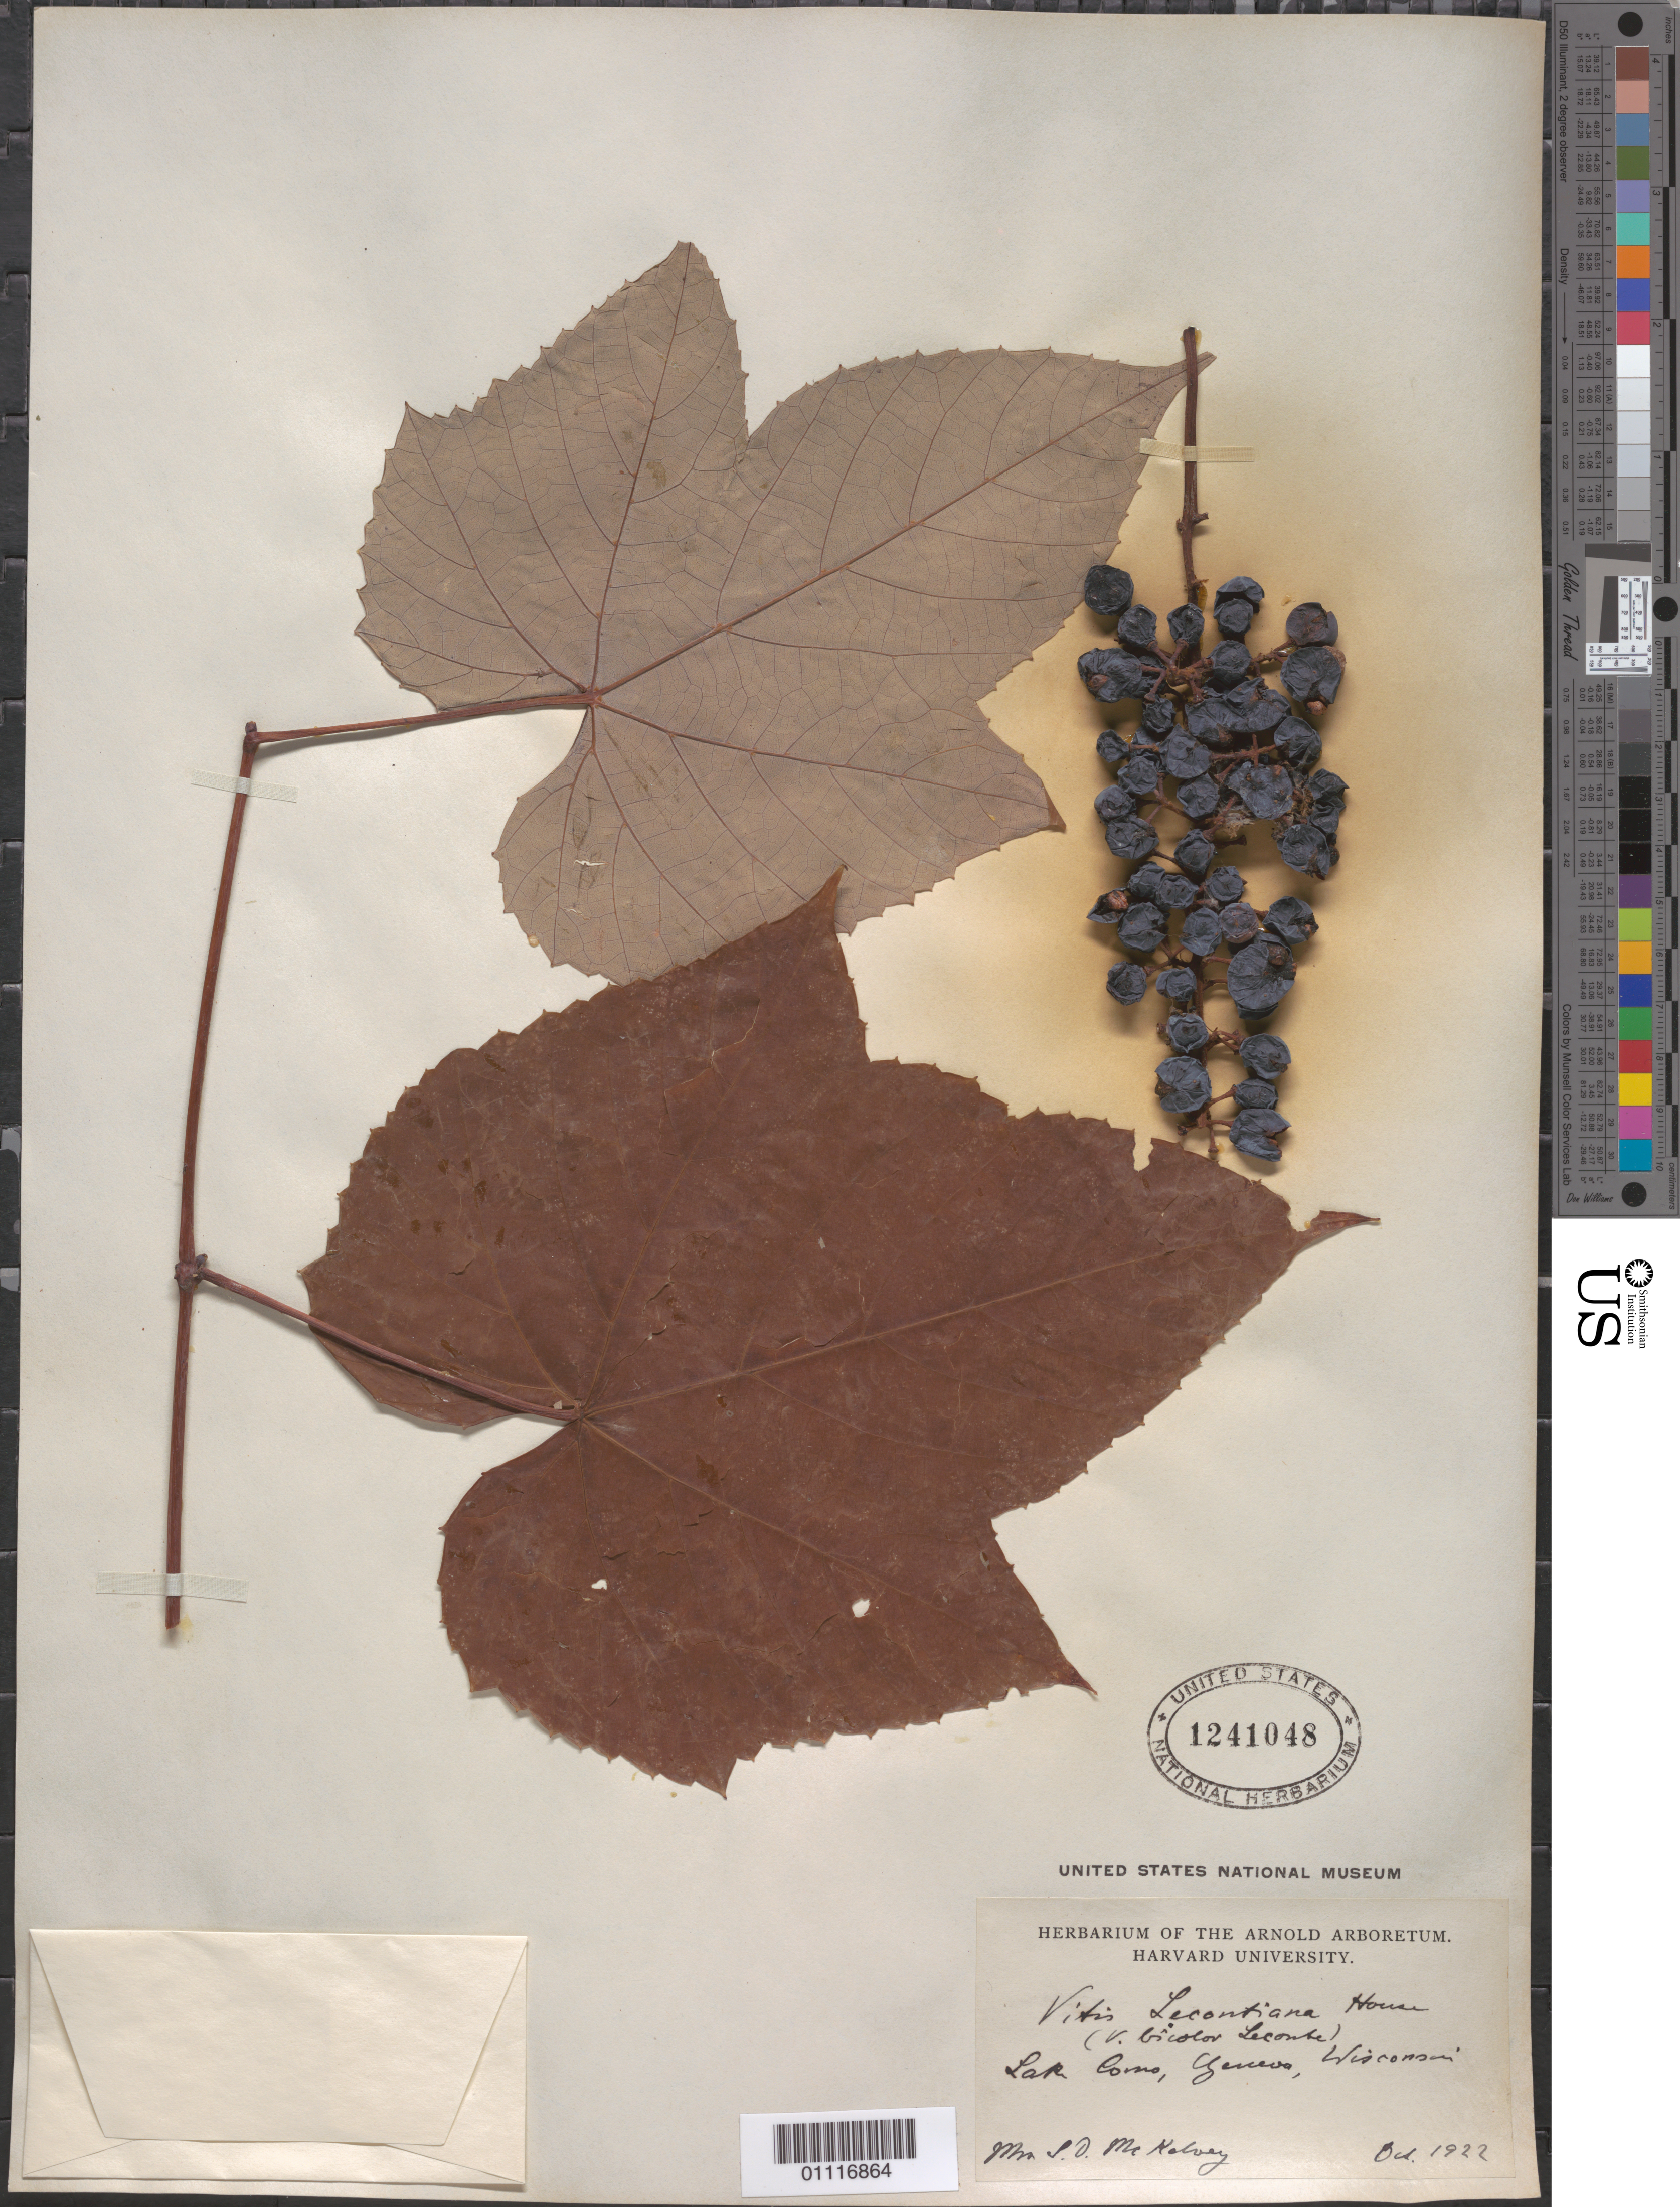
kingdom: Plantae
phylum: Tracheophyta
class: Magnoliopsida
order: Vitales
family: Vitaceae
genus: Vitis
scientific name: Vitis bicolor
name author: Leconte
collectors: S. A. McKelvey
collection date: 1922-10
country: United States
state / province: Wisconsin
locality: Lake Como, geneva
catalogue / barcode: US 1241048